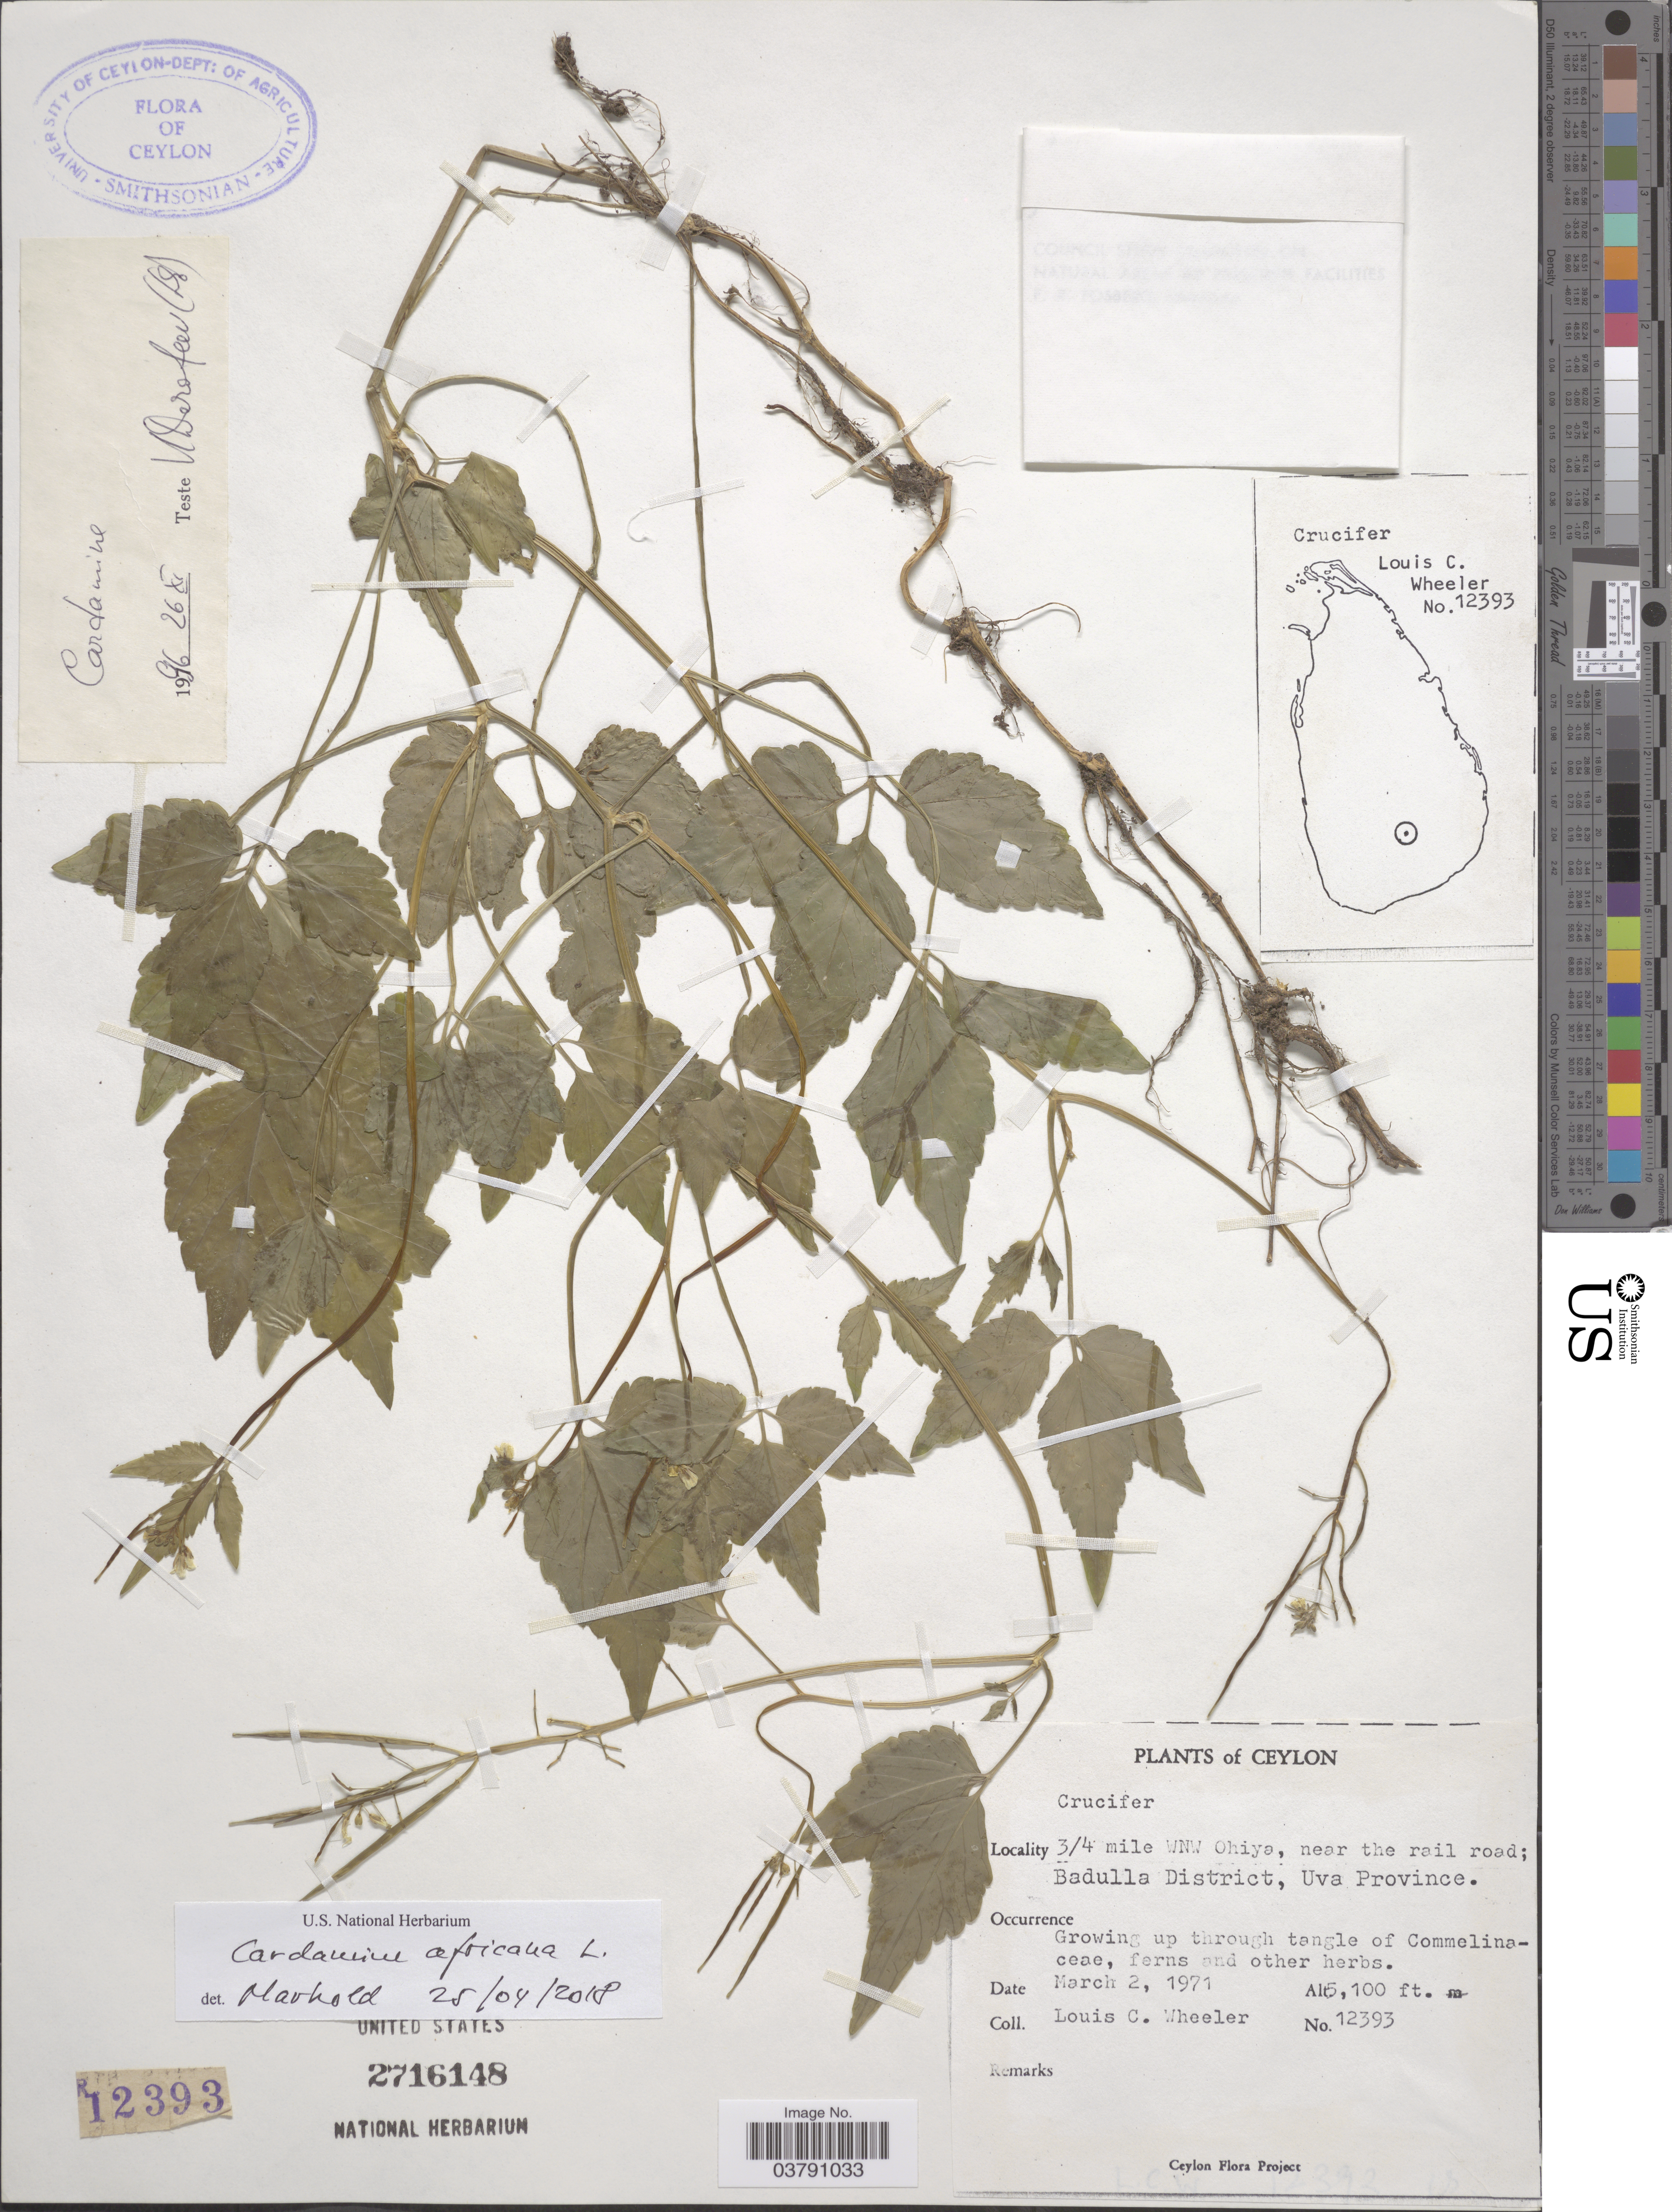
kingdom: Plantae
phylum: Tracheophyta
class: Magnoliopsida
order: Brassicales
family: Brassicaceae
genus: Cardamine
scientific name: Cardamine africana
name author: L.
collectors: L. C. Wheeler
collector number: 12393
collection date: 1971-03-02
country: Sri Lanka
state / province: Uva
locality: Ceylon. 3/4 mile WNW Ohiya, near the rail road; Badulla District.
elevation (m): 1554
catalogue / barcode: US 2716148